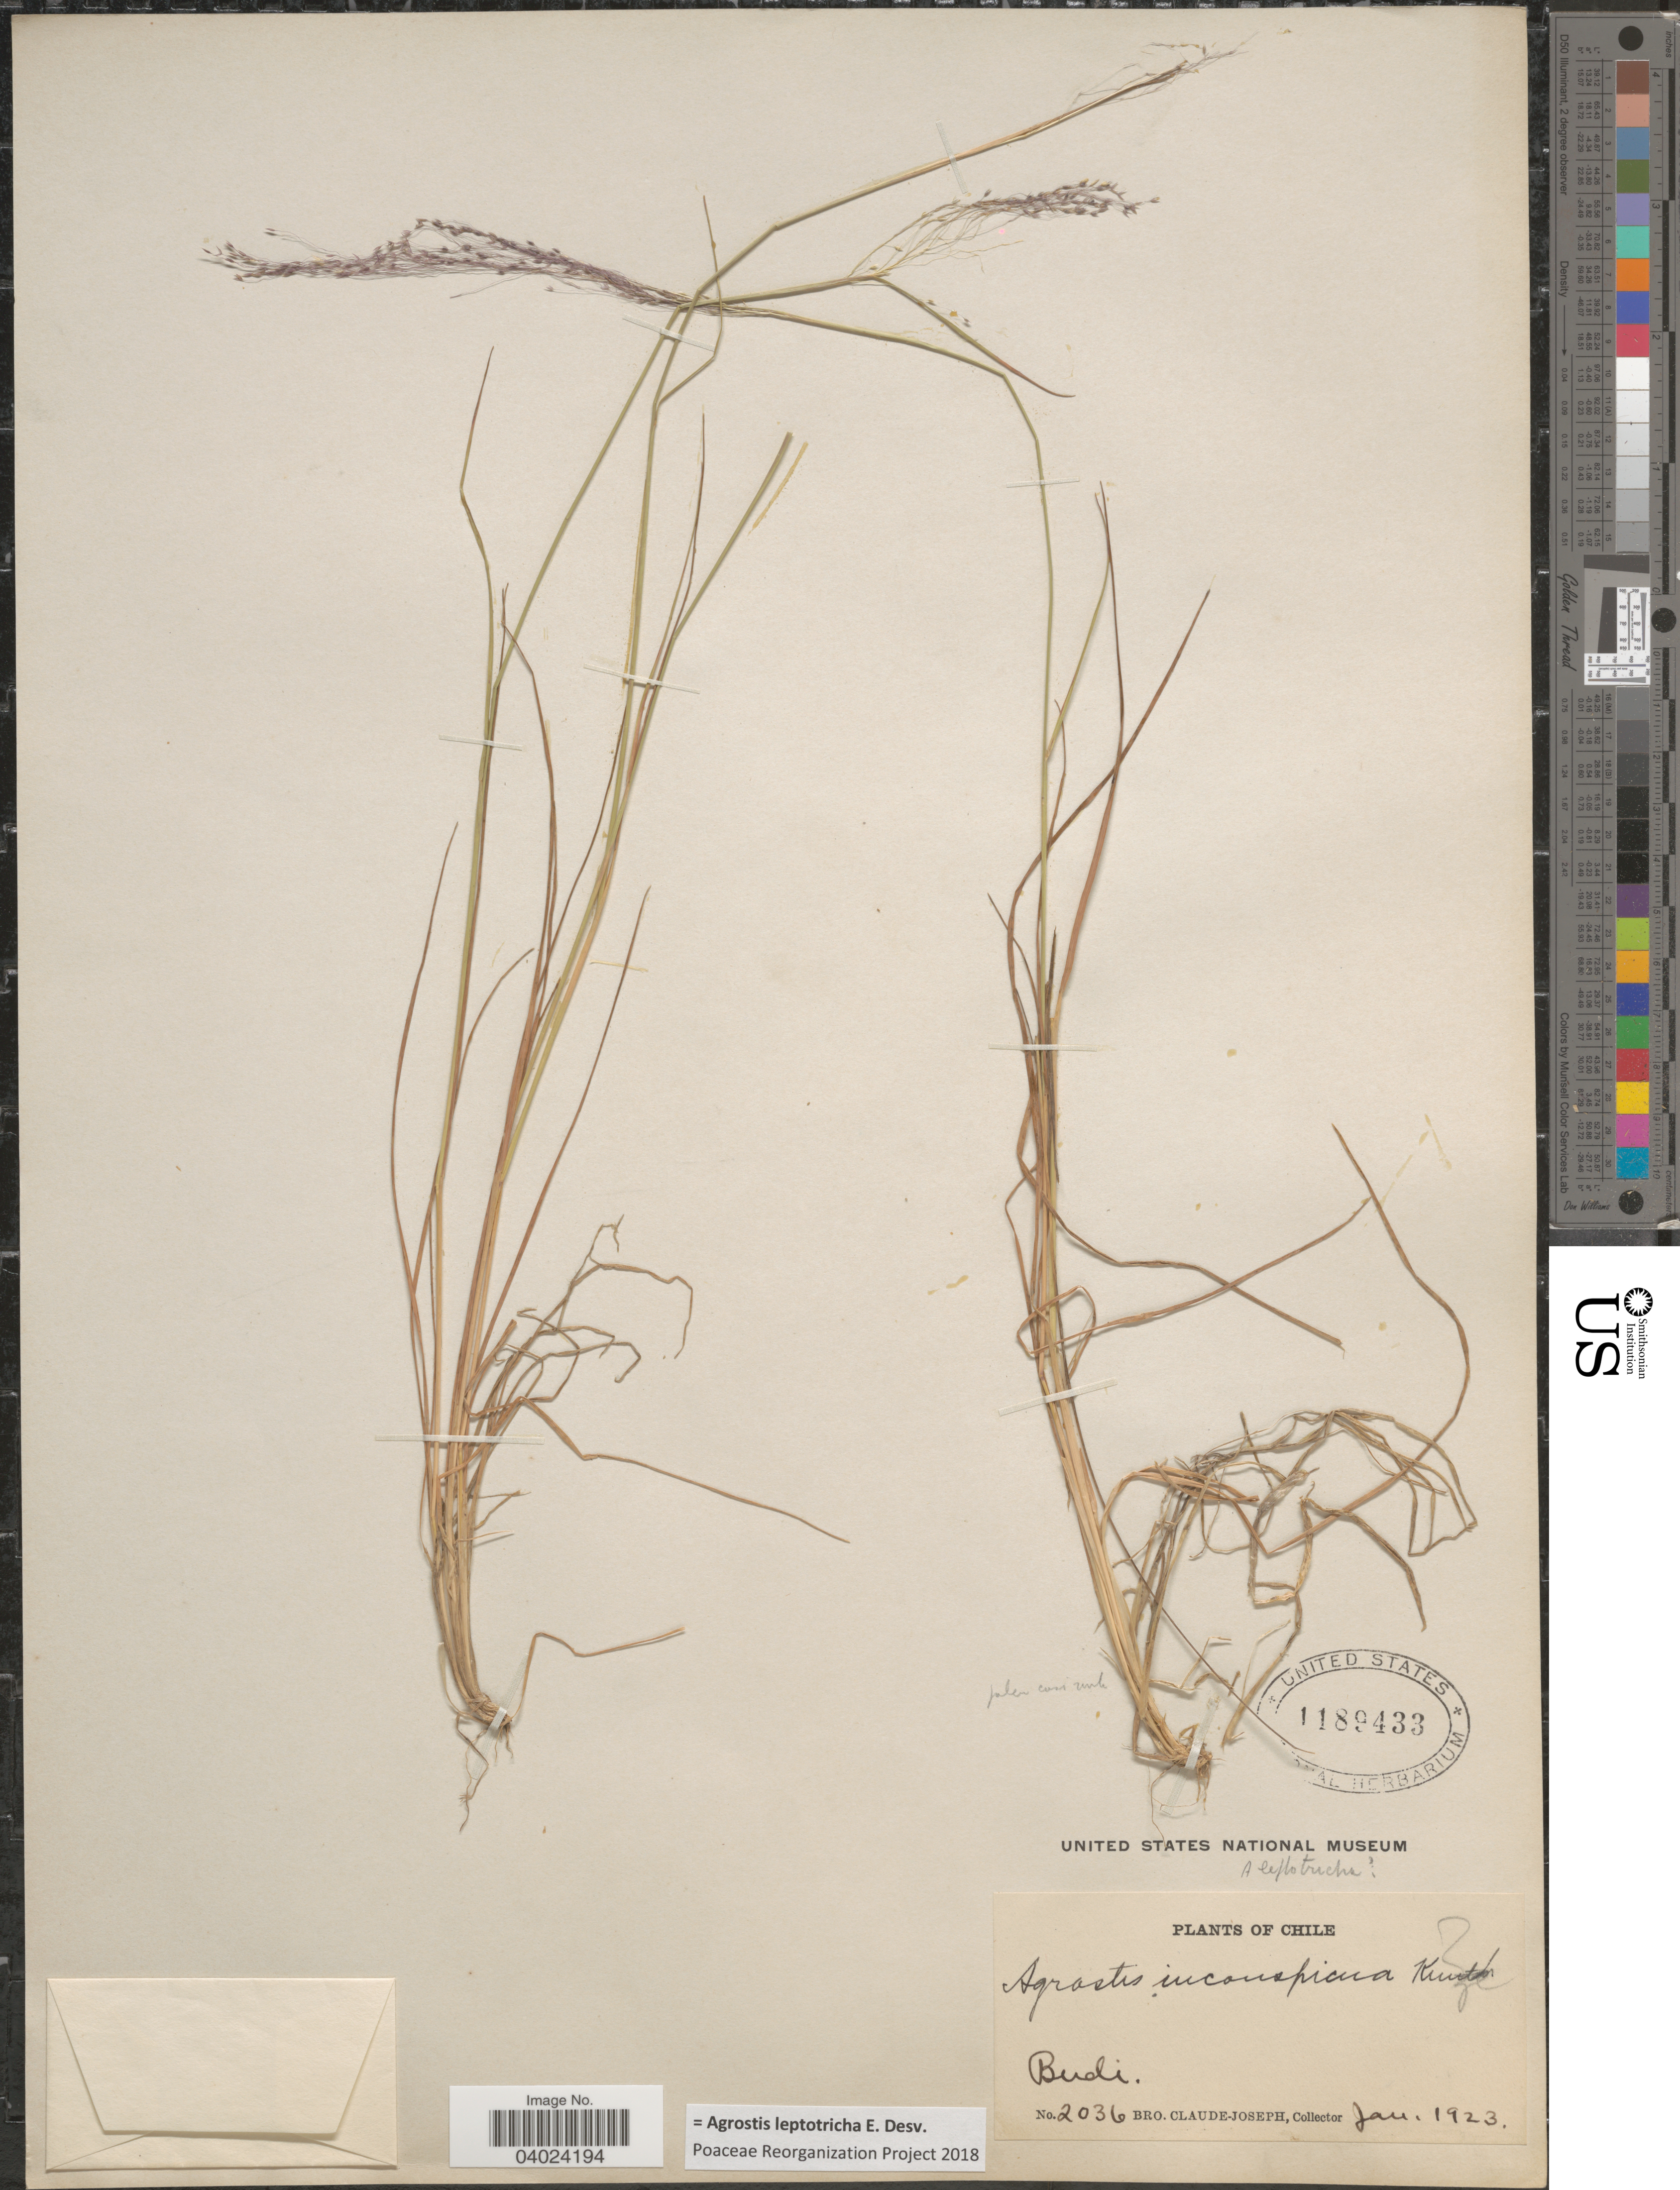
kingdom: Plantae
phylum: Tracheophyta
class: Liliopsida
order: Poales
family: Poaceae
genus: Agrostis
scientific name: Agrostis leptotricha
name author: É. Desv.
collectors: Bro. Claude-Joseph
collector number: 2036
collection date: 1923-01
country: Chile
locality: Budi.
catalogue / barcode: US 1189433